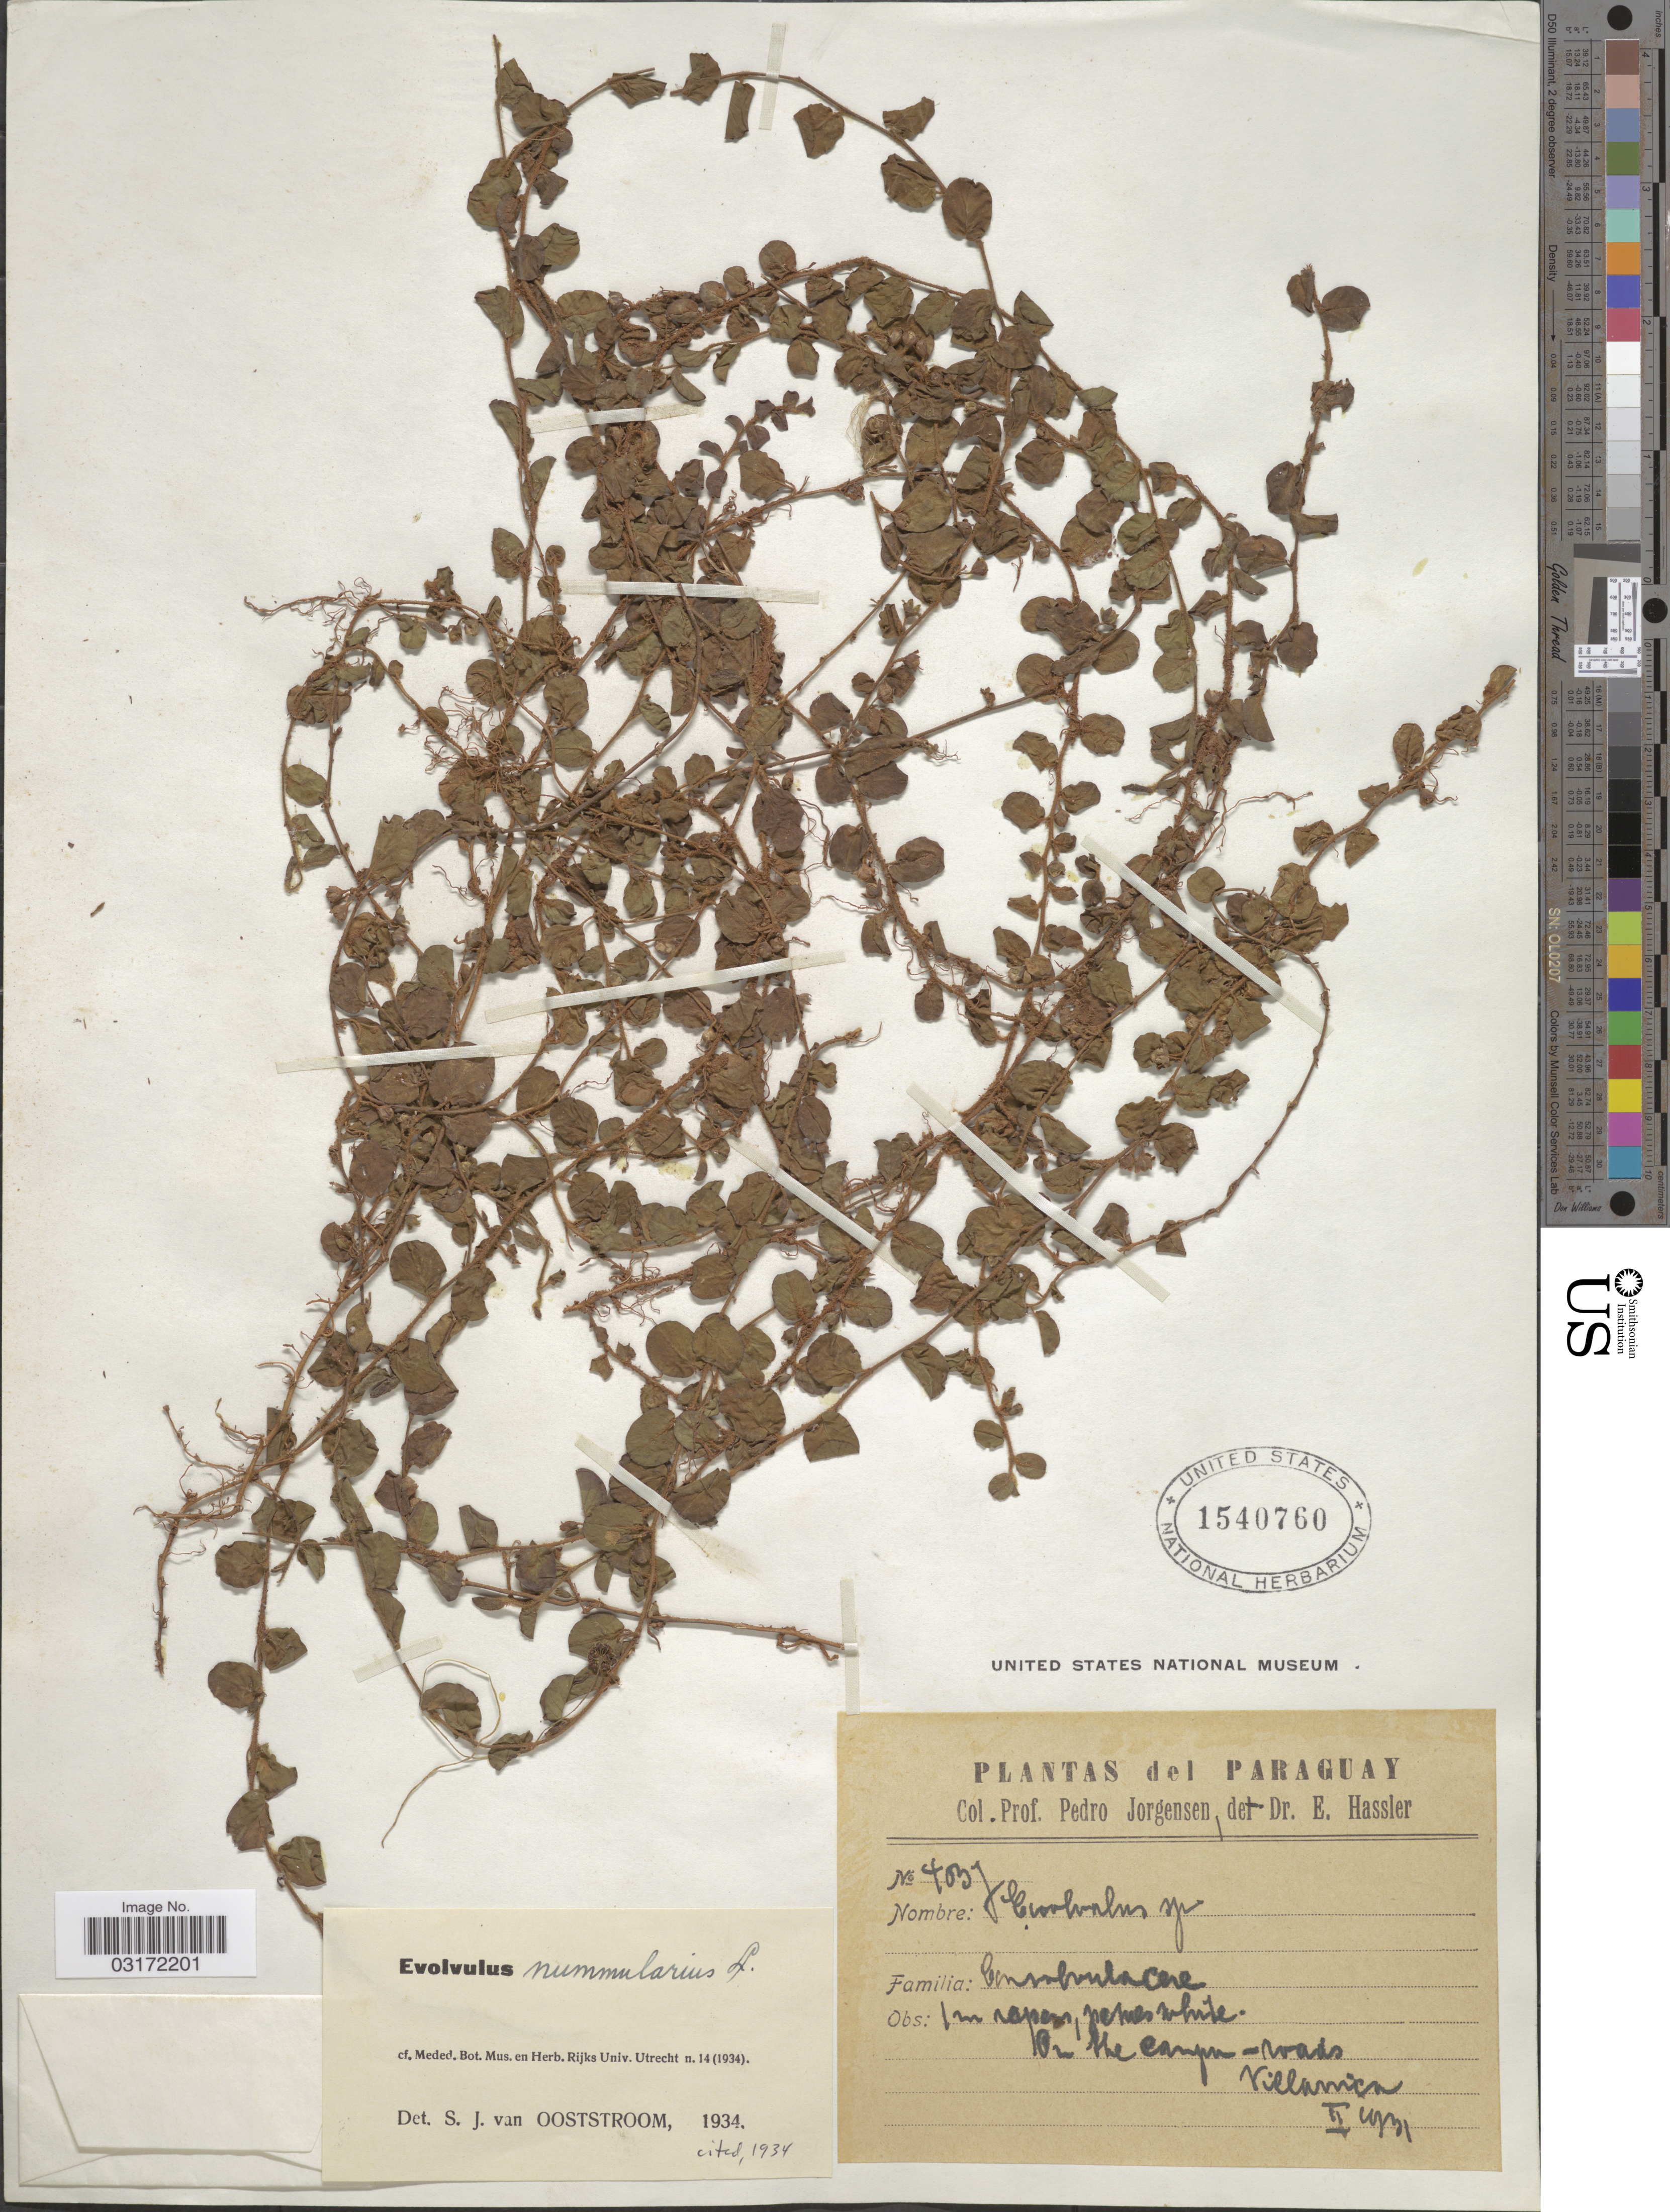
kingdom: Plantae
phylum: Tracheophyta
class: Magnoliopsida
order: Solanales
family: Convolvulaceae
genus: Evolvulus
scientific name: Evolvulus nummularius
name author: (L.) L.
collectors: P. Jörgensen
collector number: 4037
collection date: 1931-02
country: Paraguay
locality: On the campo-roads Villarrica.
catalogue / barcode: US 1540760